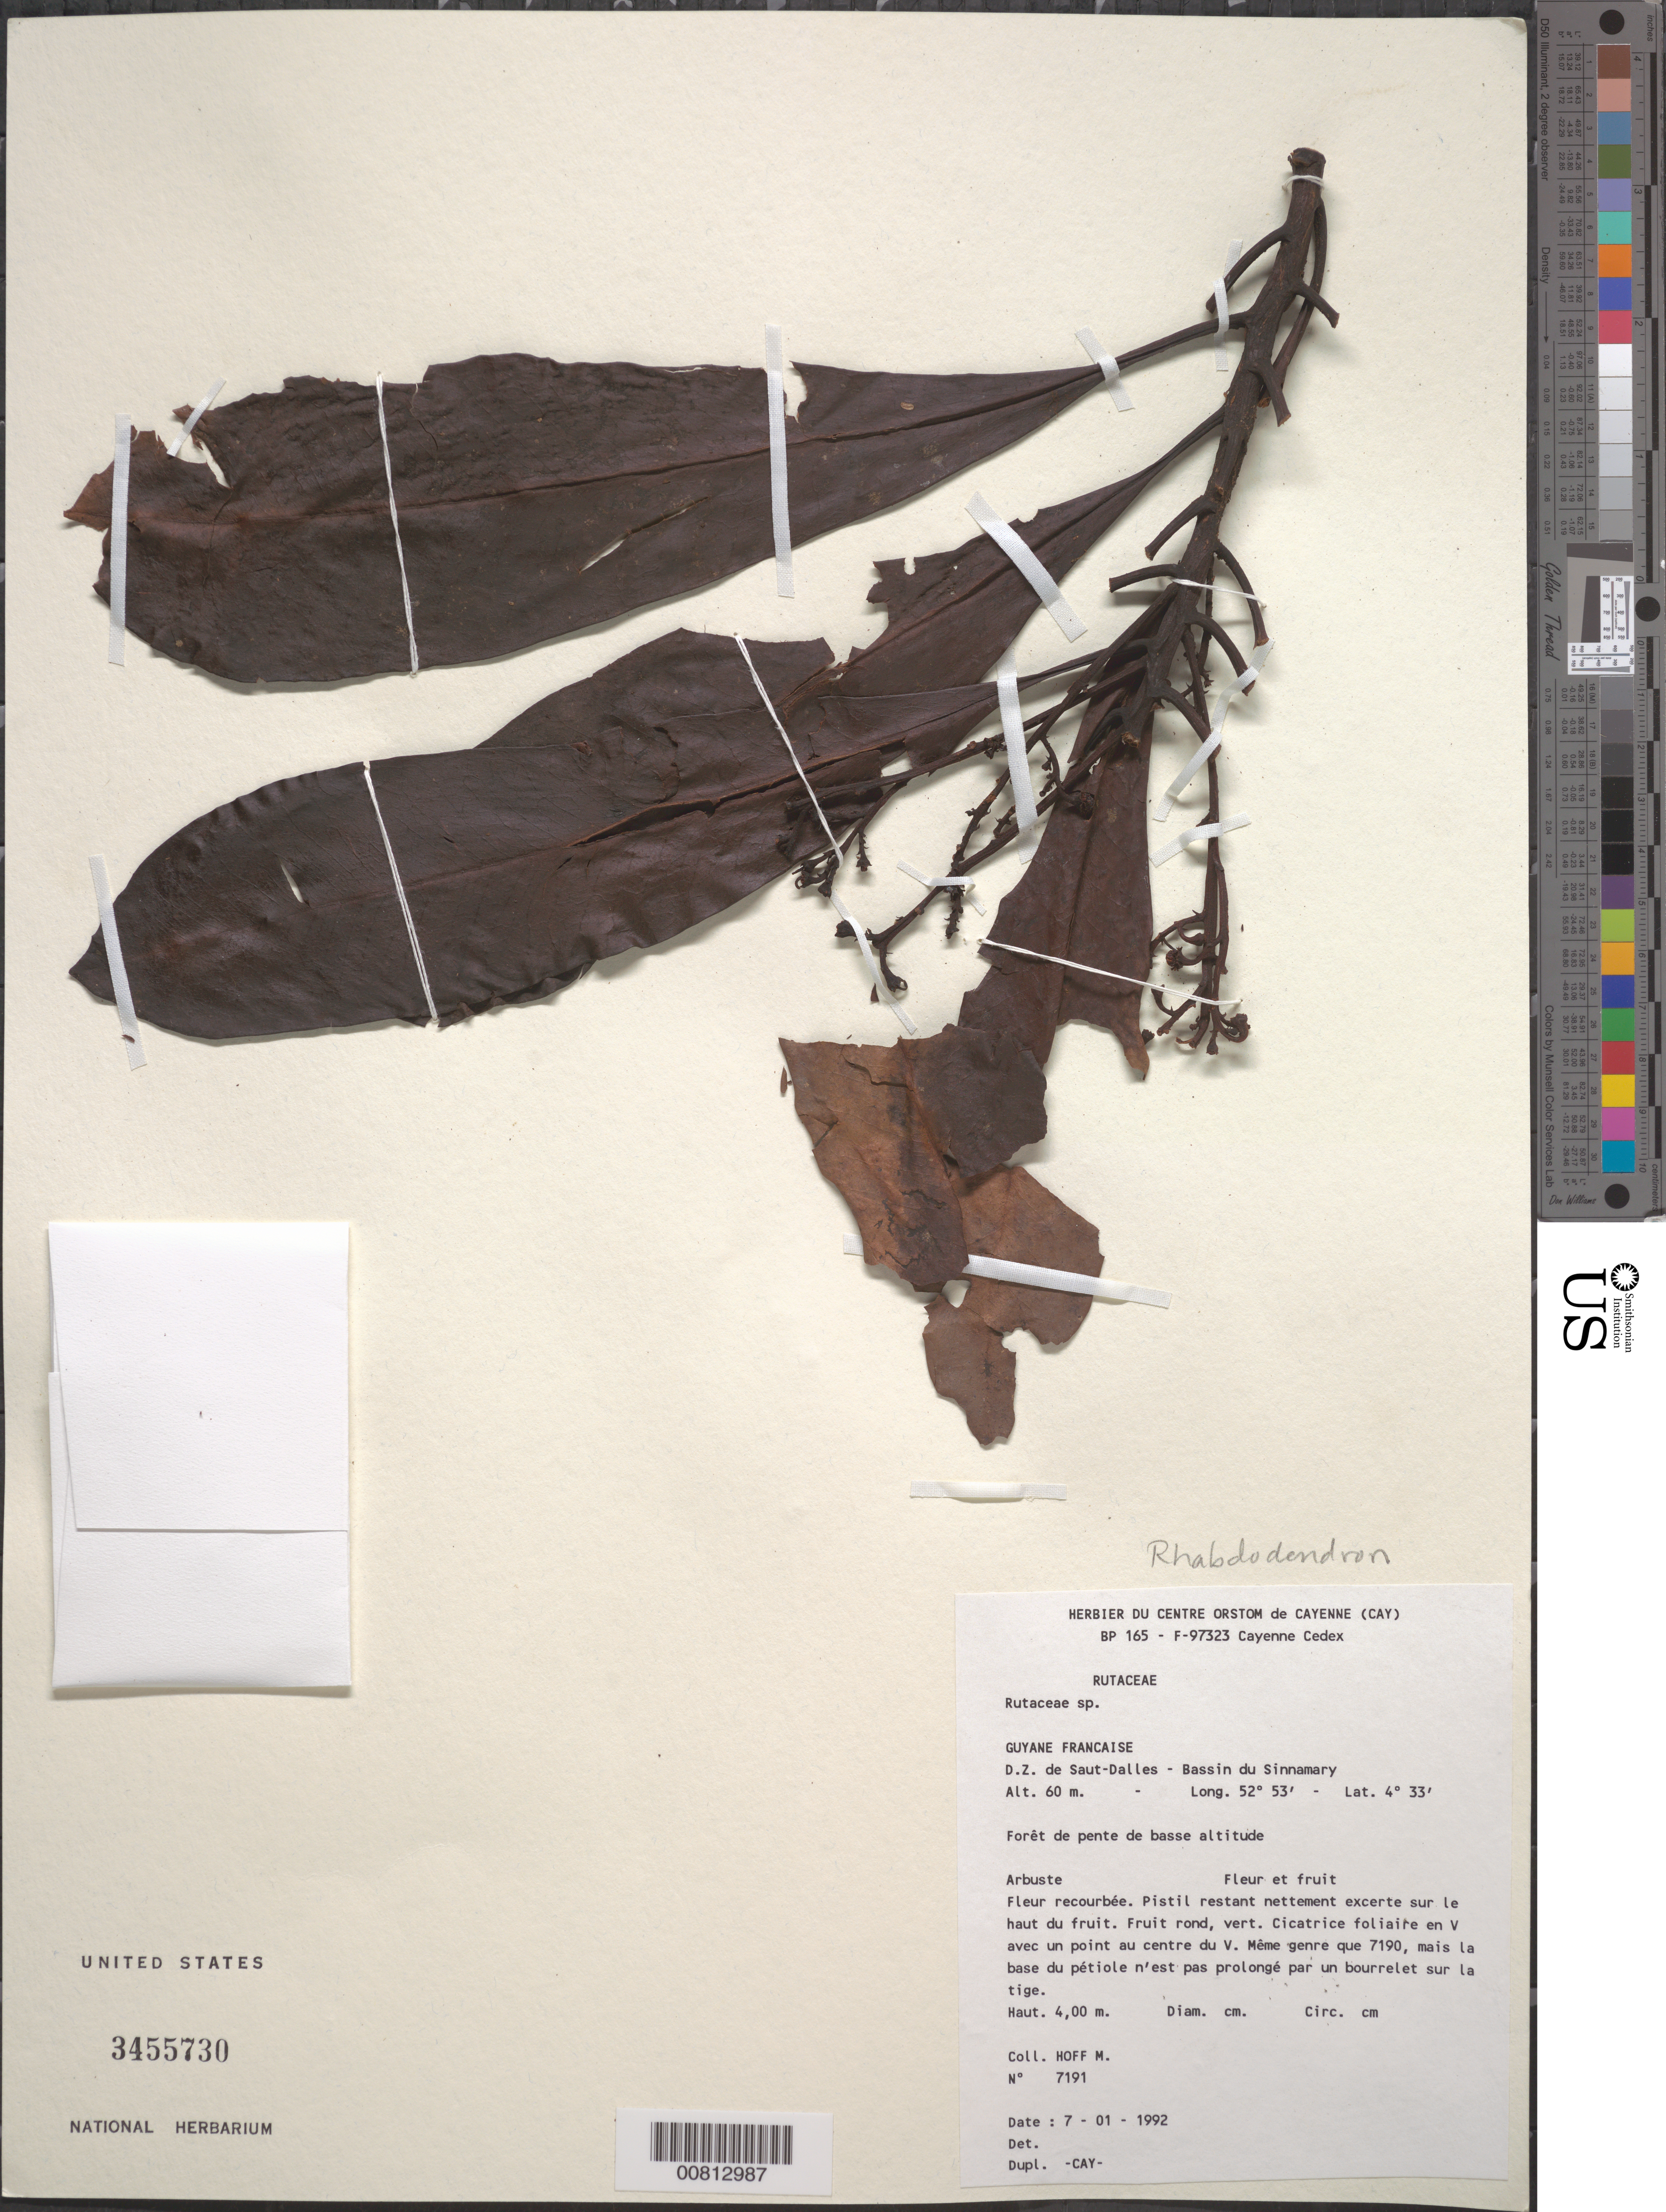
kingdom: Plantae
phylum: Tracheophyta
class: Magnoliopsida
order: Sapindales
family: Rutaceae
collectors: M. Hoff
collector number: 7191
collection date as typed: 7-Jan-92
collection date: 1992-01-07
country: French Guiana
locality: D.Z. de Saut-Dalles, Bassin du Sinnamary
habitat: Forêt de pente de basse altitude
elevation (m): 60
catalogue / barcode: US 3455730